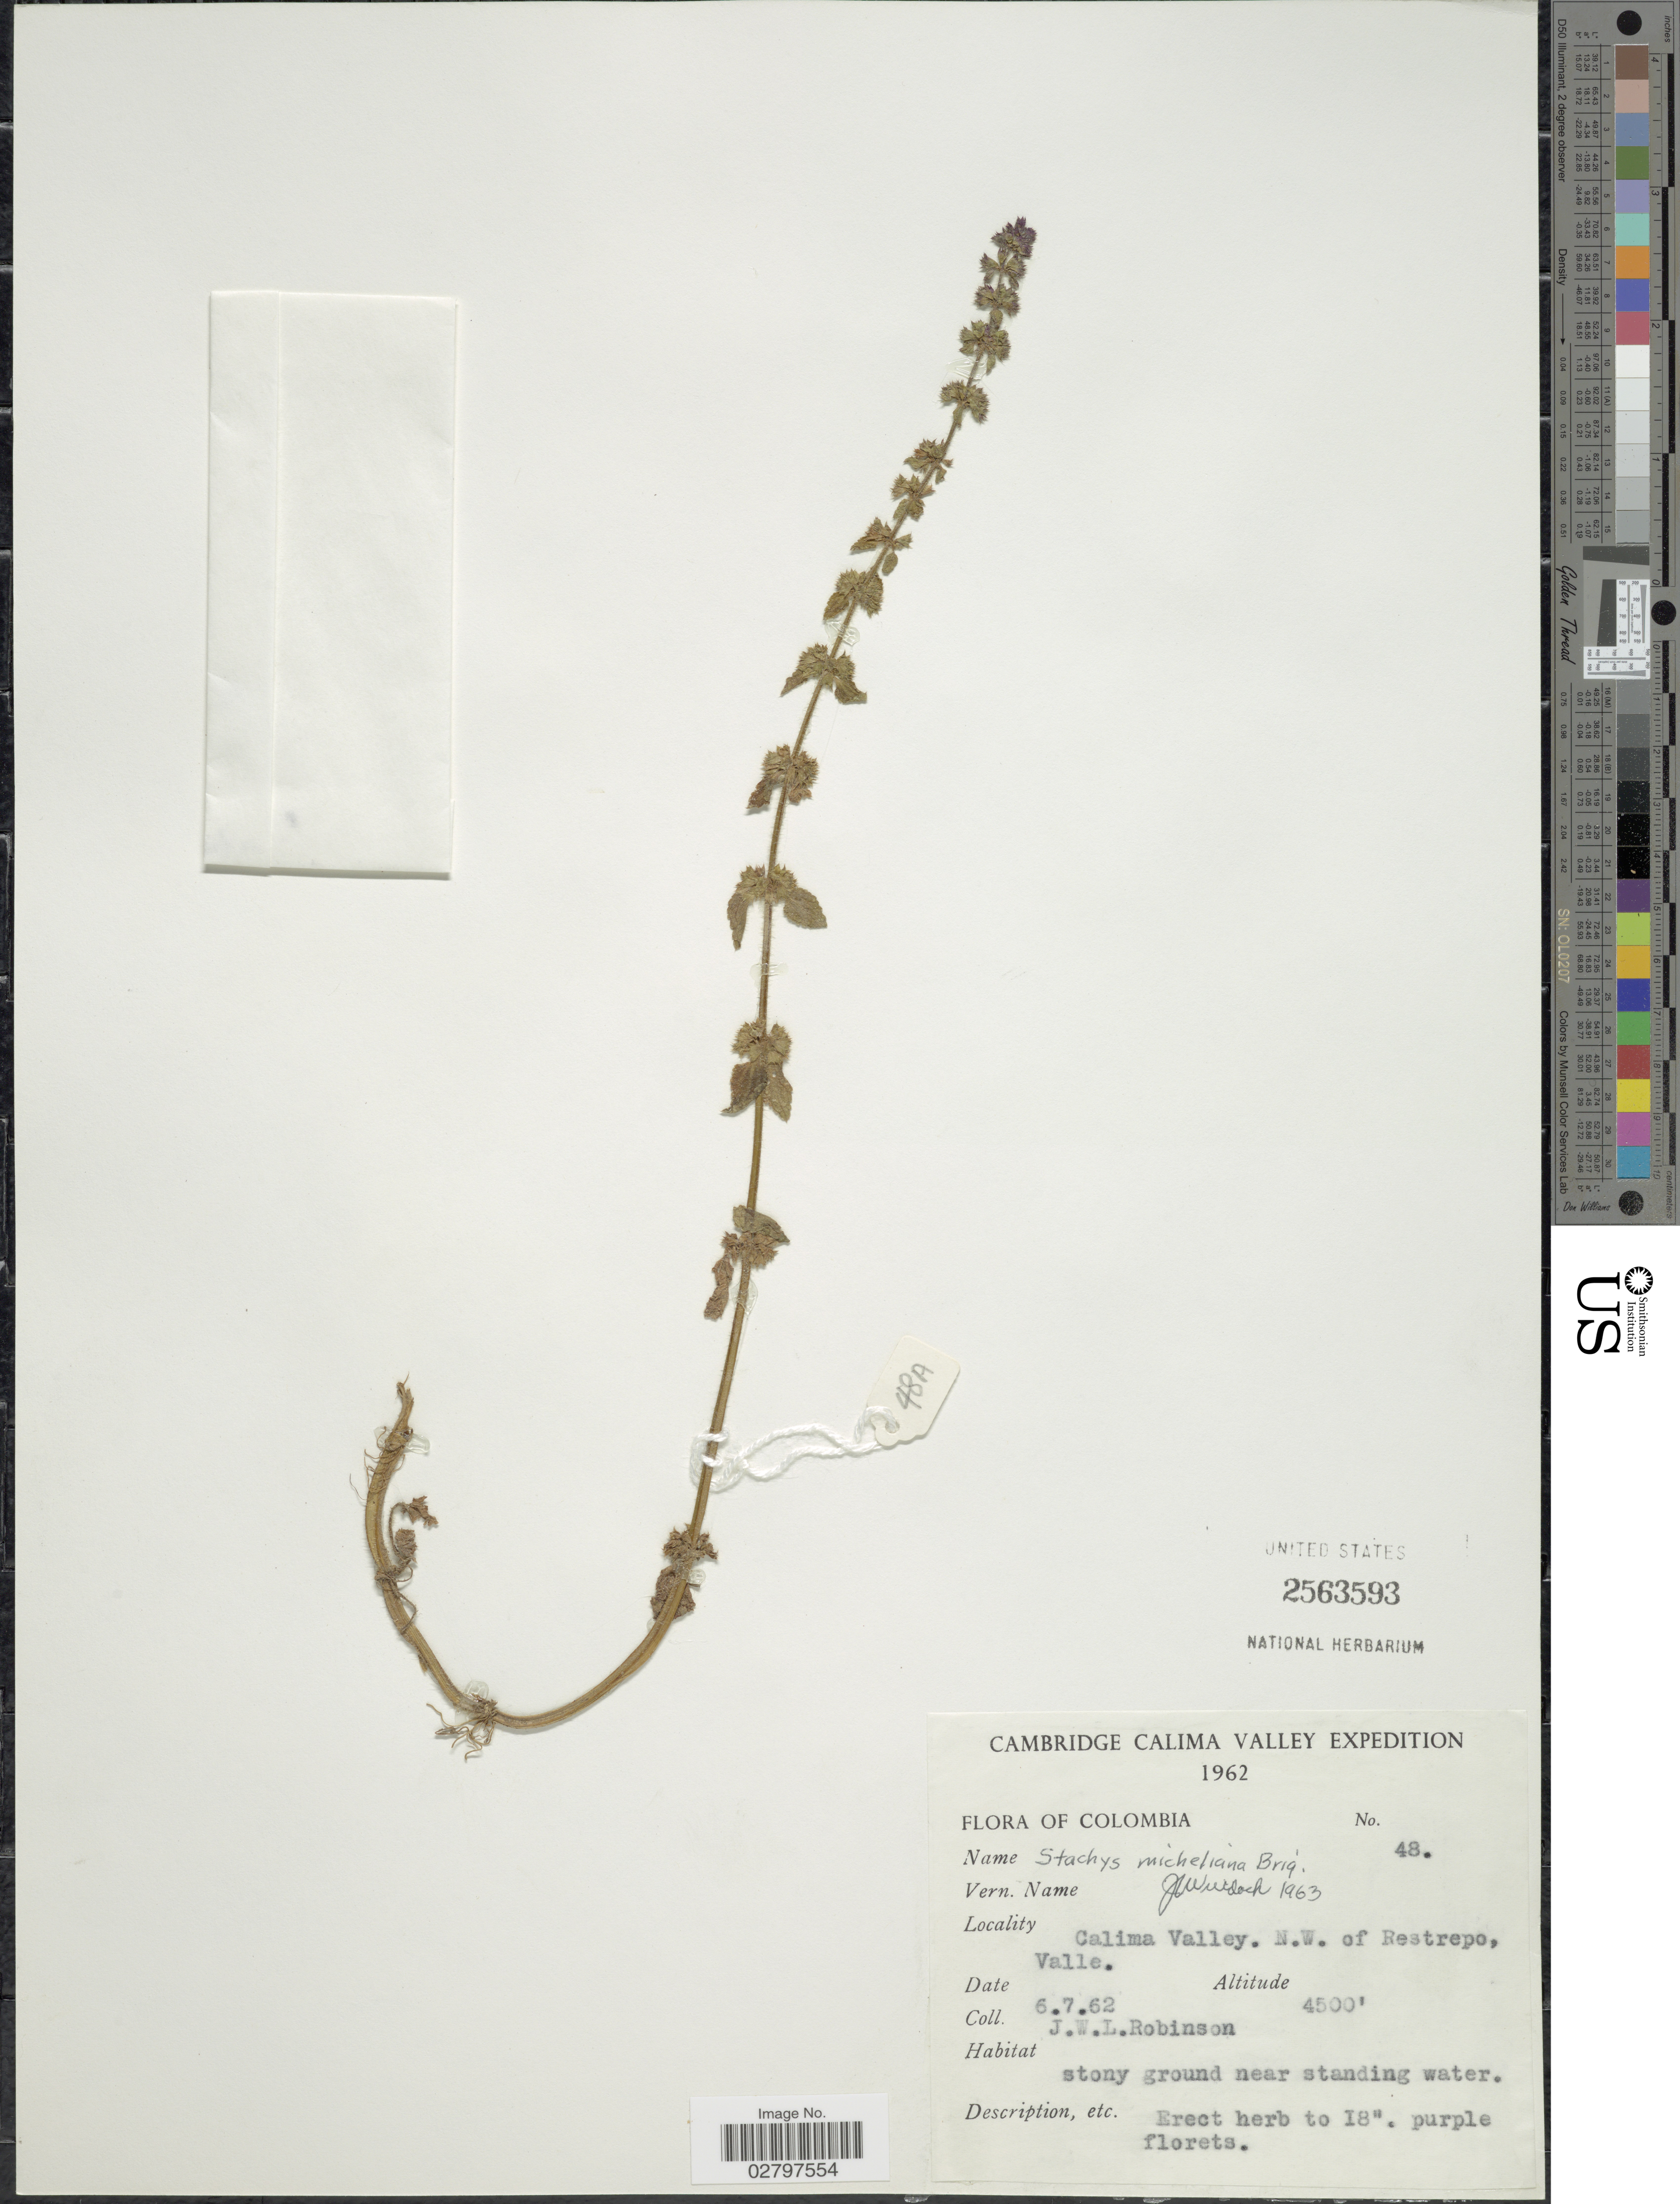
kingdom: Plantae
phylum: Tracheophyta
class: Magnoliopsida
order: Lamiales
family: Lamiaceae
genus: Stachys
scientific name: Stachys micheliana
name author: Briq. ex Micheli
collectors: J. W. Robinson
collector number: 48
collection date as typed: Transcribed d/m/y: 6/7/62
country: Colombia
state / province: Valle del Cauca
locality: Calima Valley. N.W. of Restrepo, Valle.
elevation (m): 1372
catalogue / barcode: US 2563593